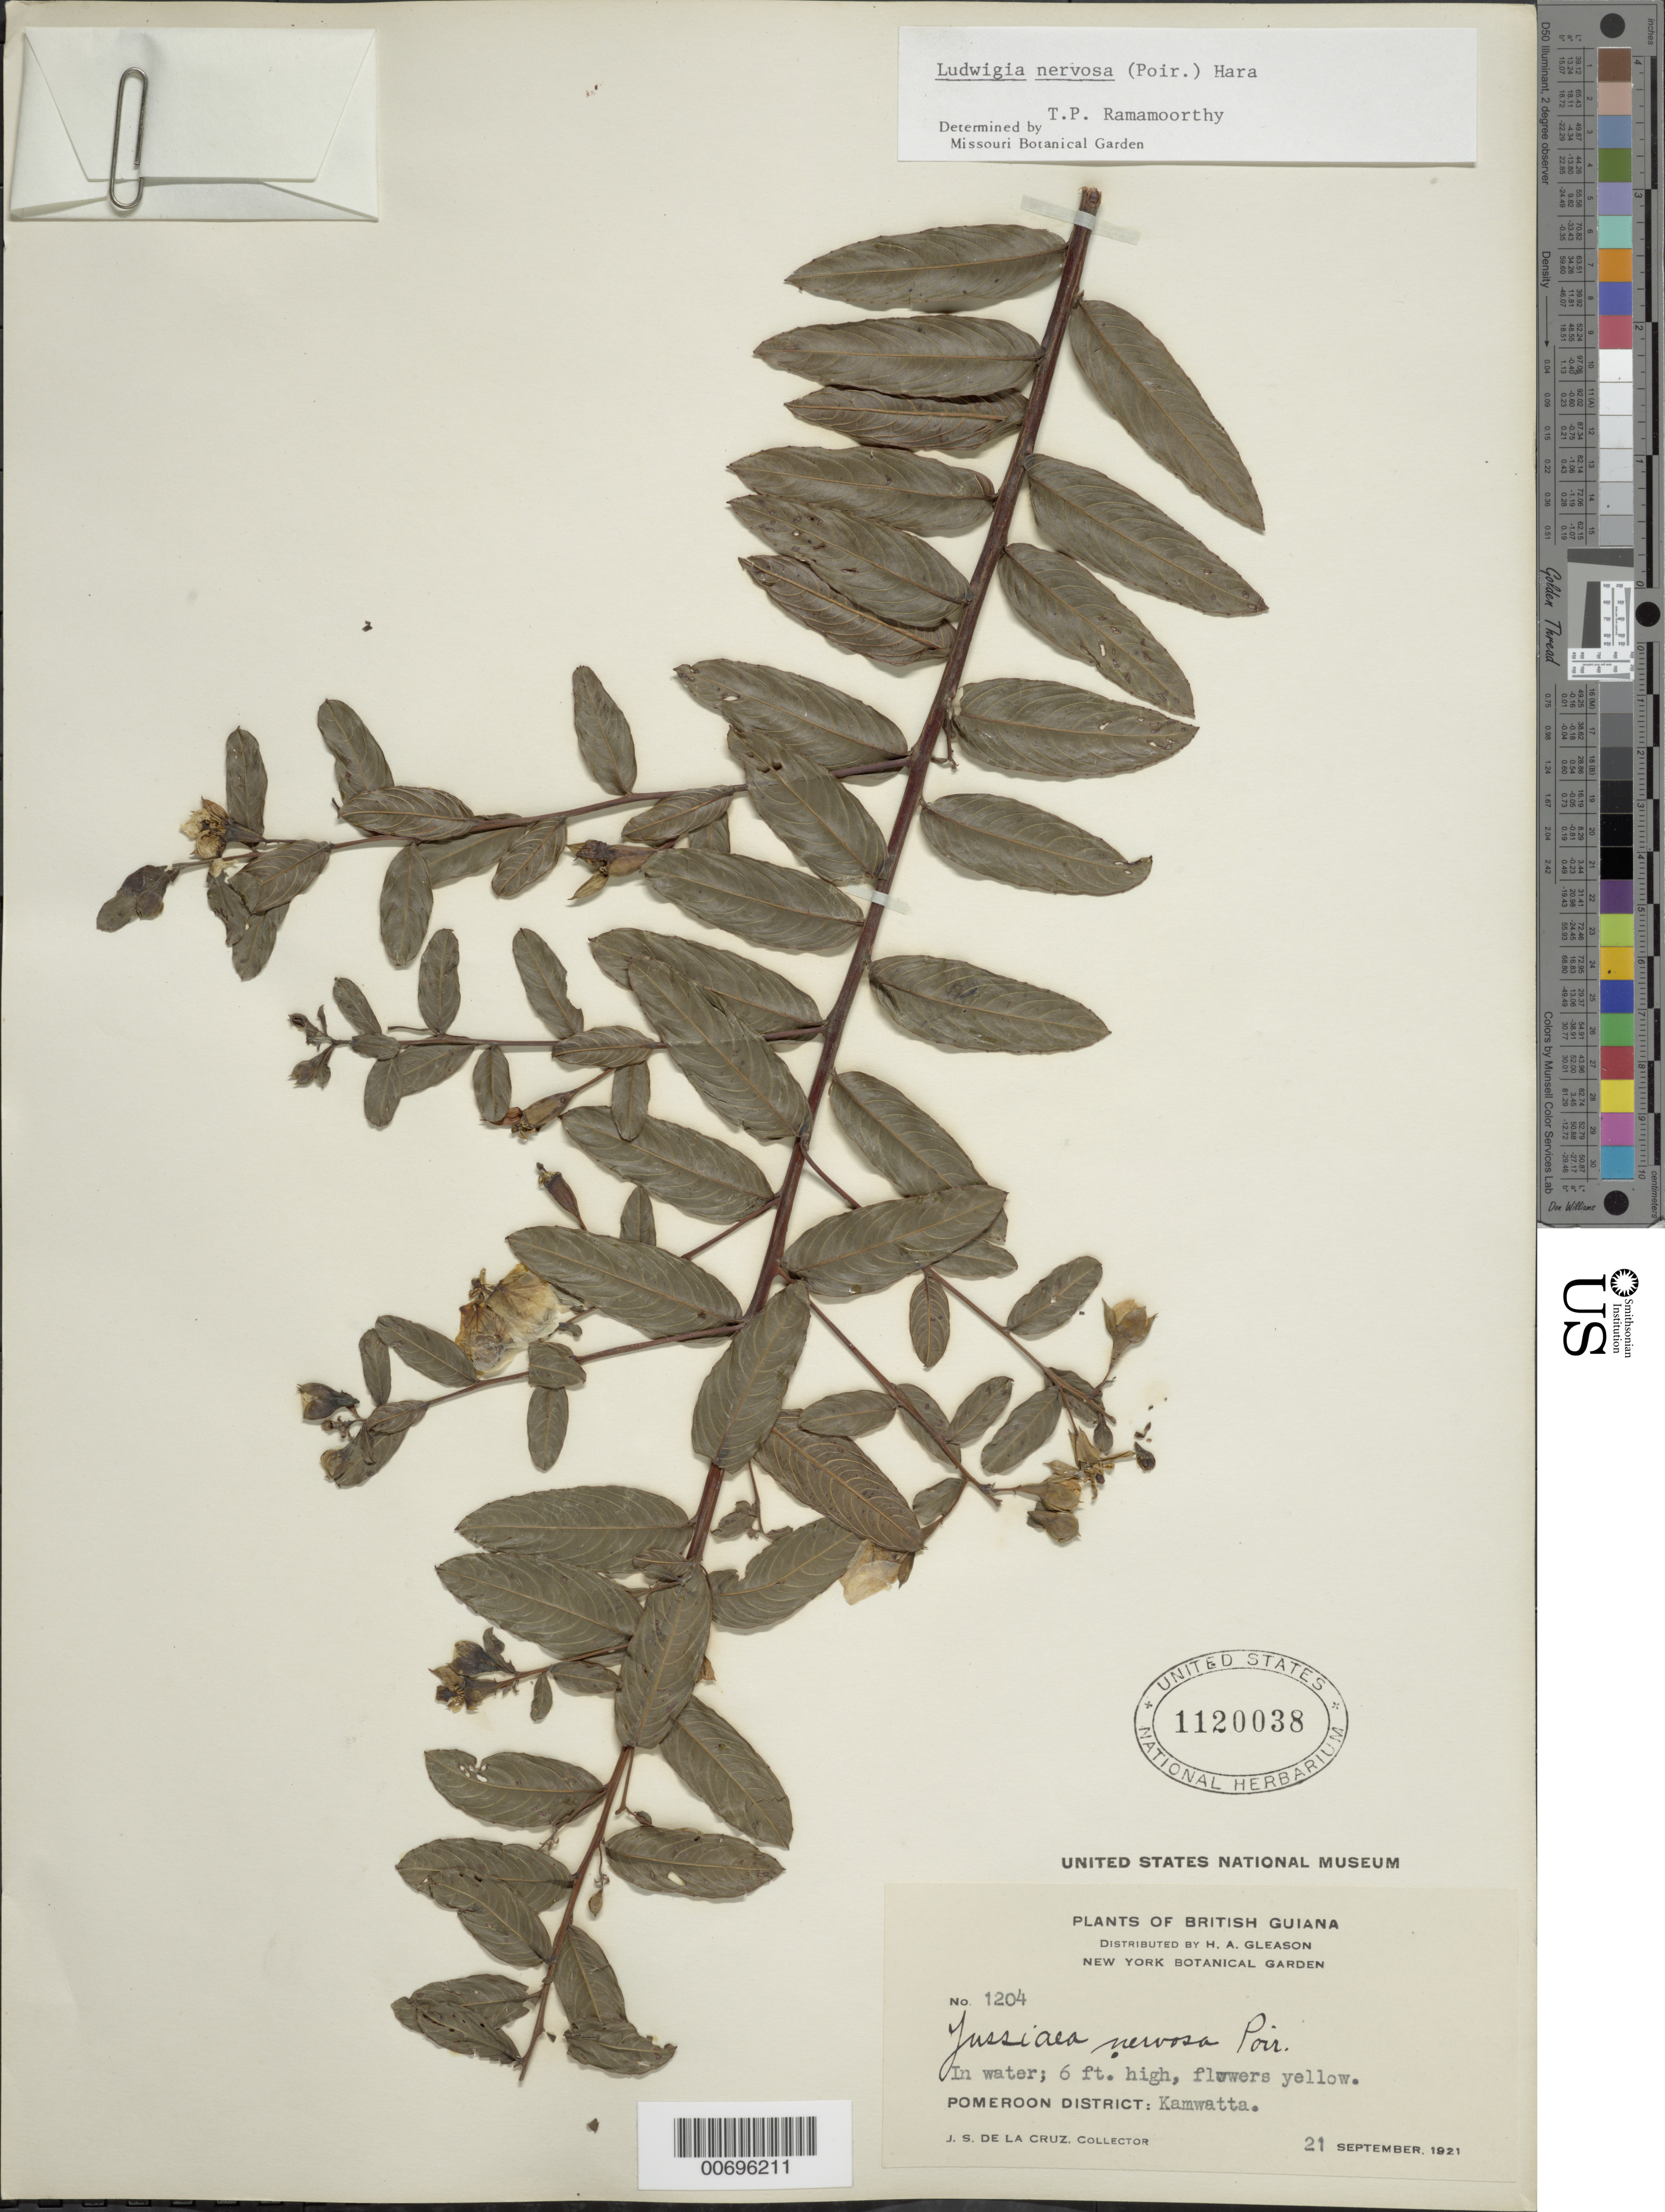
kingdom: Plantae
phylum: Tracheophyta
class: Magnoliopsida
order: Myrtales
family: Onagraceae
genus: Ludwigia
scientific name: Ludwigia nervosa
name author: (Poir.) H. Hara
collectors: J. S. de la Cruz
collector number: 1204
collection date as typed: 21-Sep-21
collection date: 1921-09-21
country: Guyana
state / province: Barima-Waini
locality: Kamwatta, Pomeroon Dist.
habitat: In water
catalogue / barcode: US 1120038